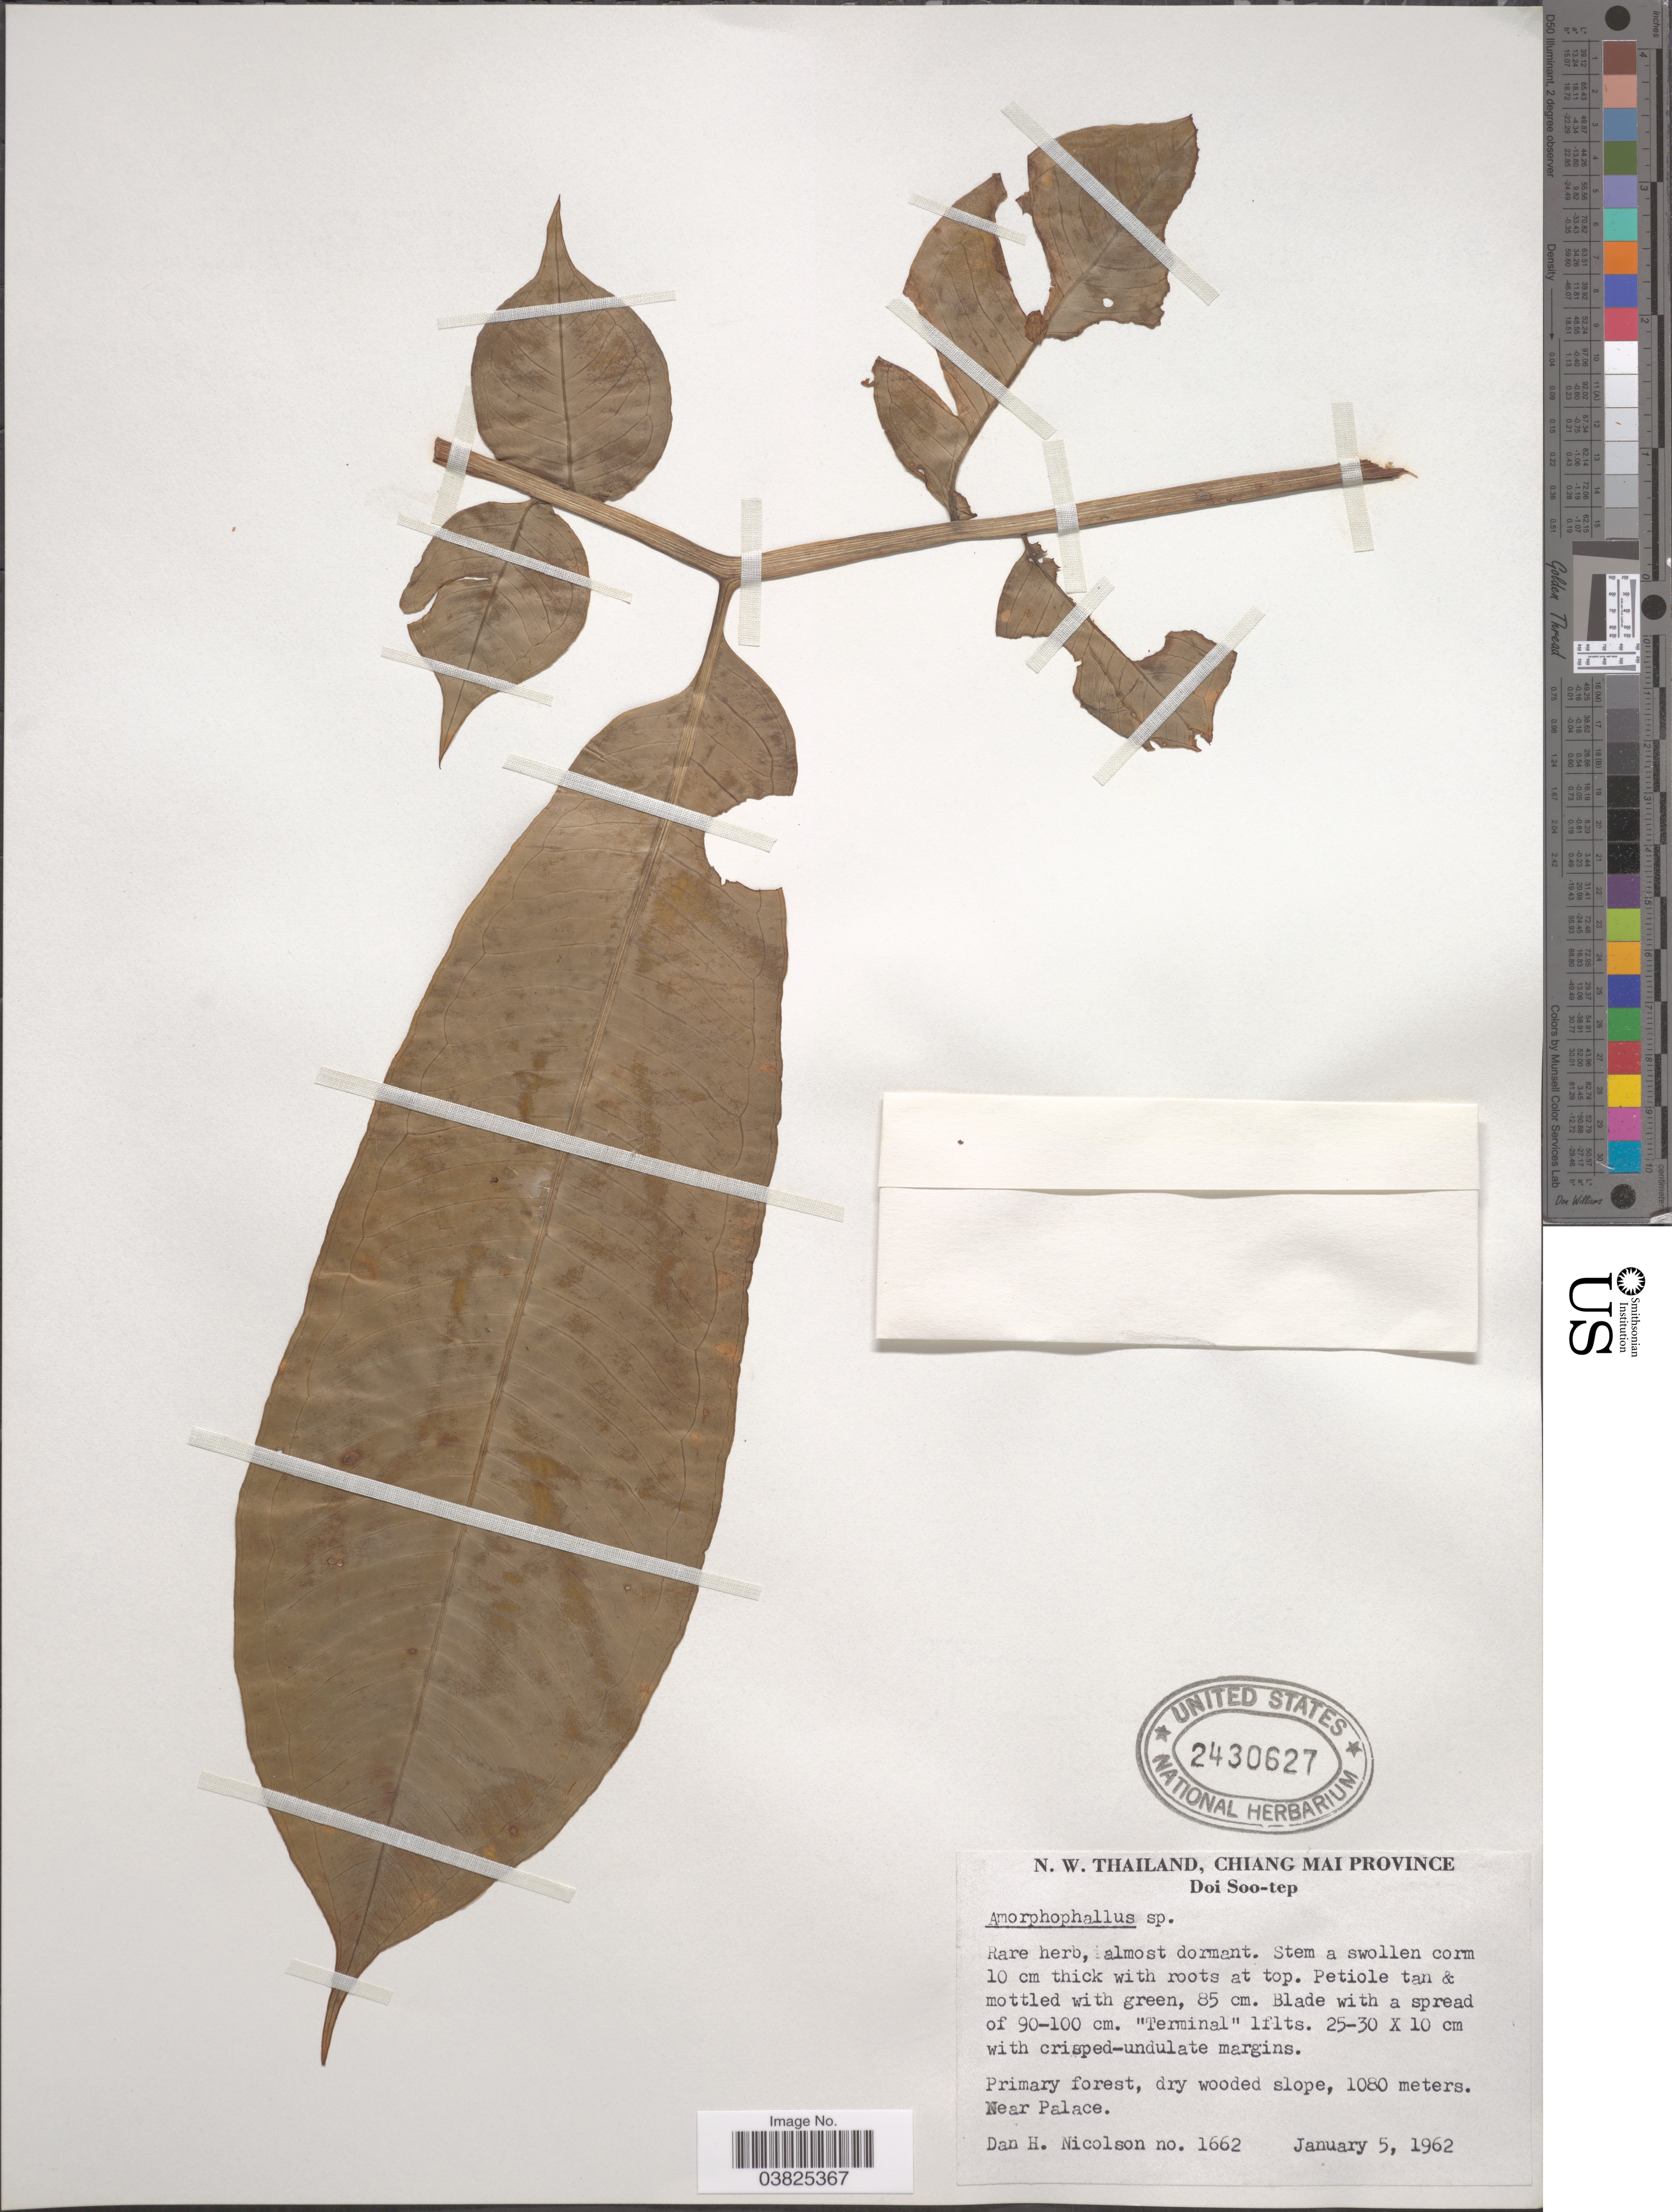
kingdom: Plantae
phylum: Tracheophyta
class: Liliopsida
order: Alismatales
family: Araceae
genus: Amorphophallus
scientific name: Amorphophallus sp.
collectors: D. H. Nicolson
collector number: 1662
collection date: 1962-01-05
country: Thailand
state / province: Chiang Mai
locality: N. W. Thailand. Doi Soo-tep. Near Palace.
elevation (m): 1080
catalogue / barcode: US 2430627